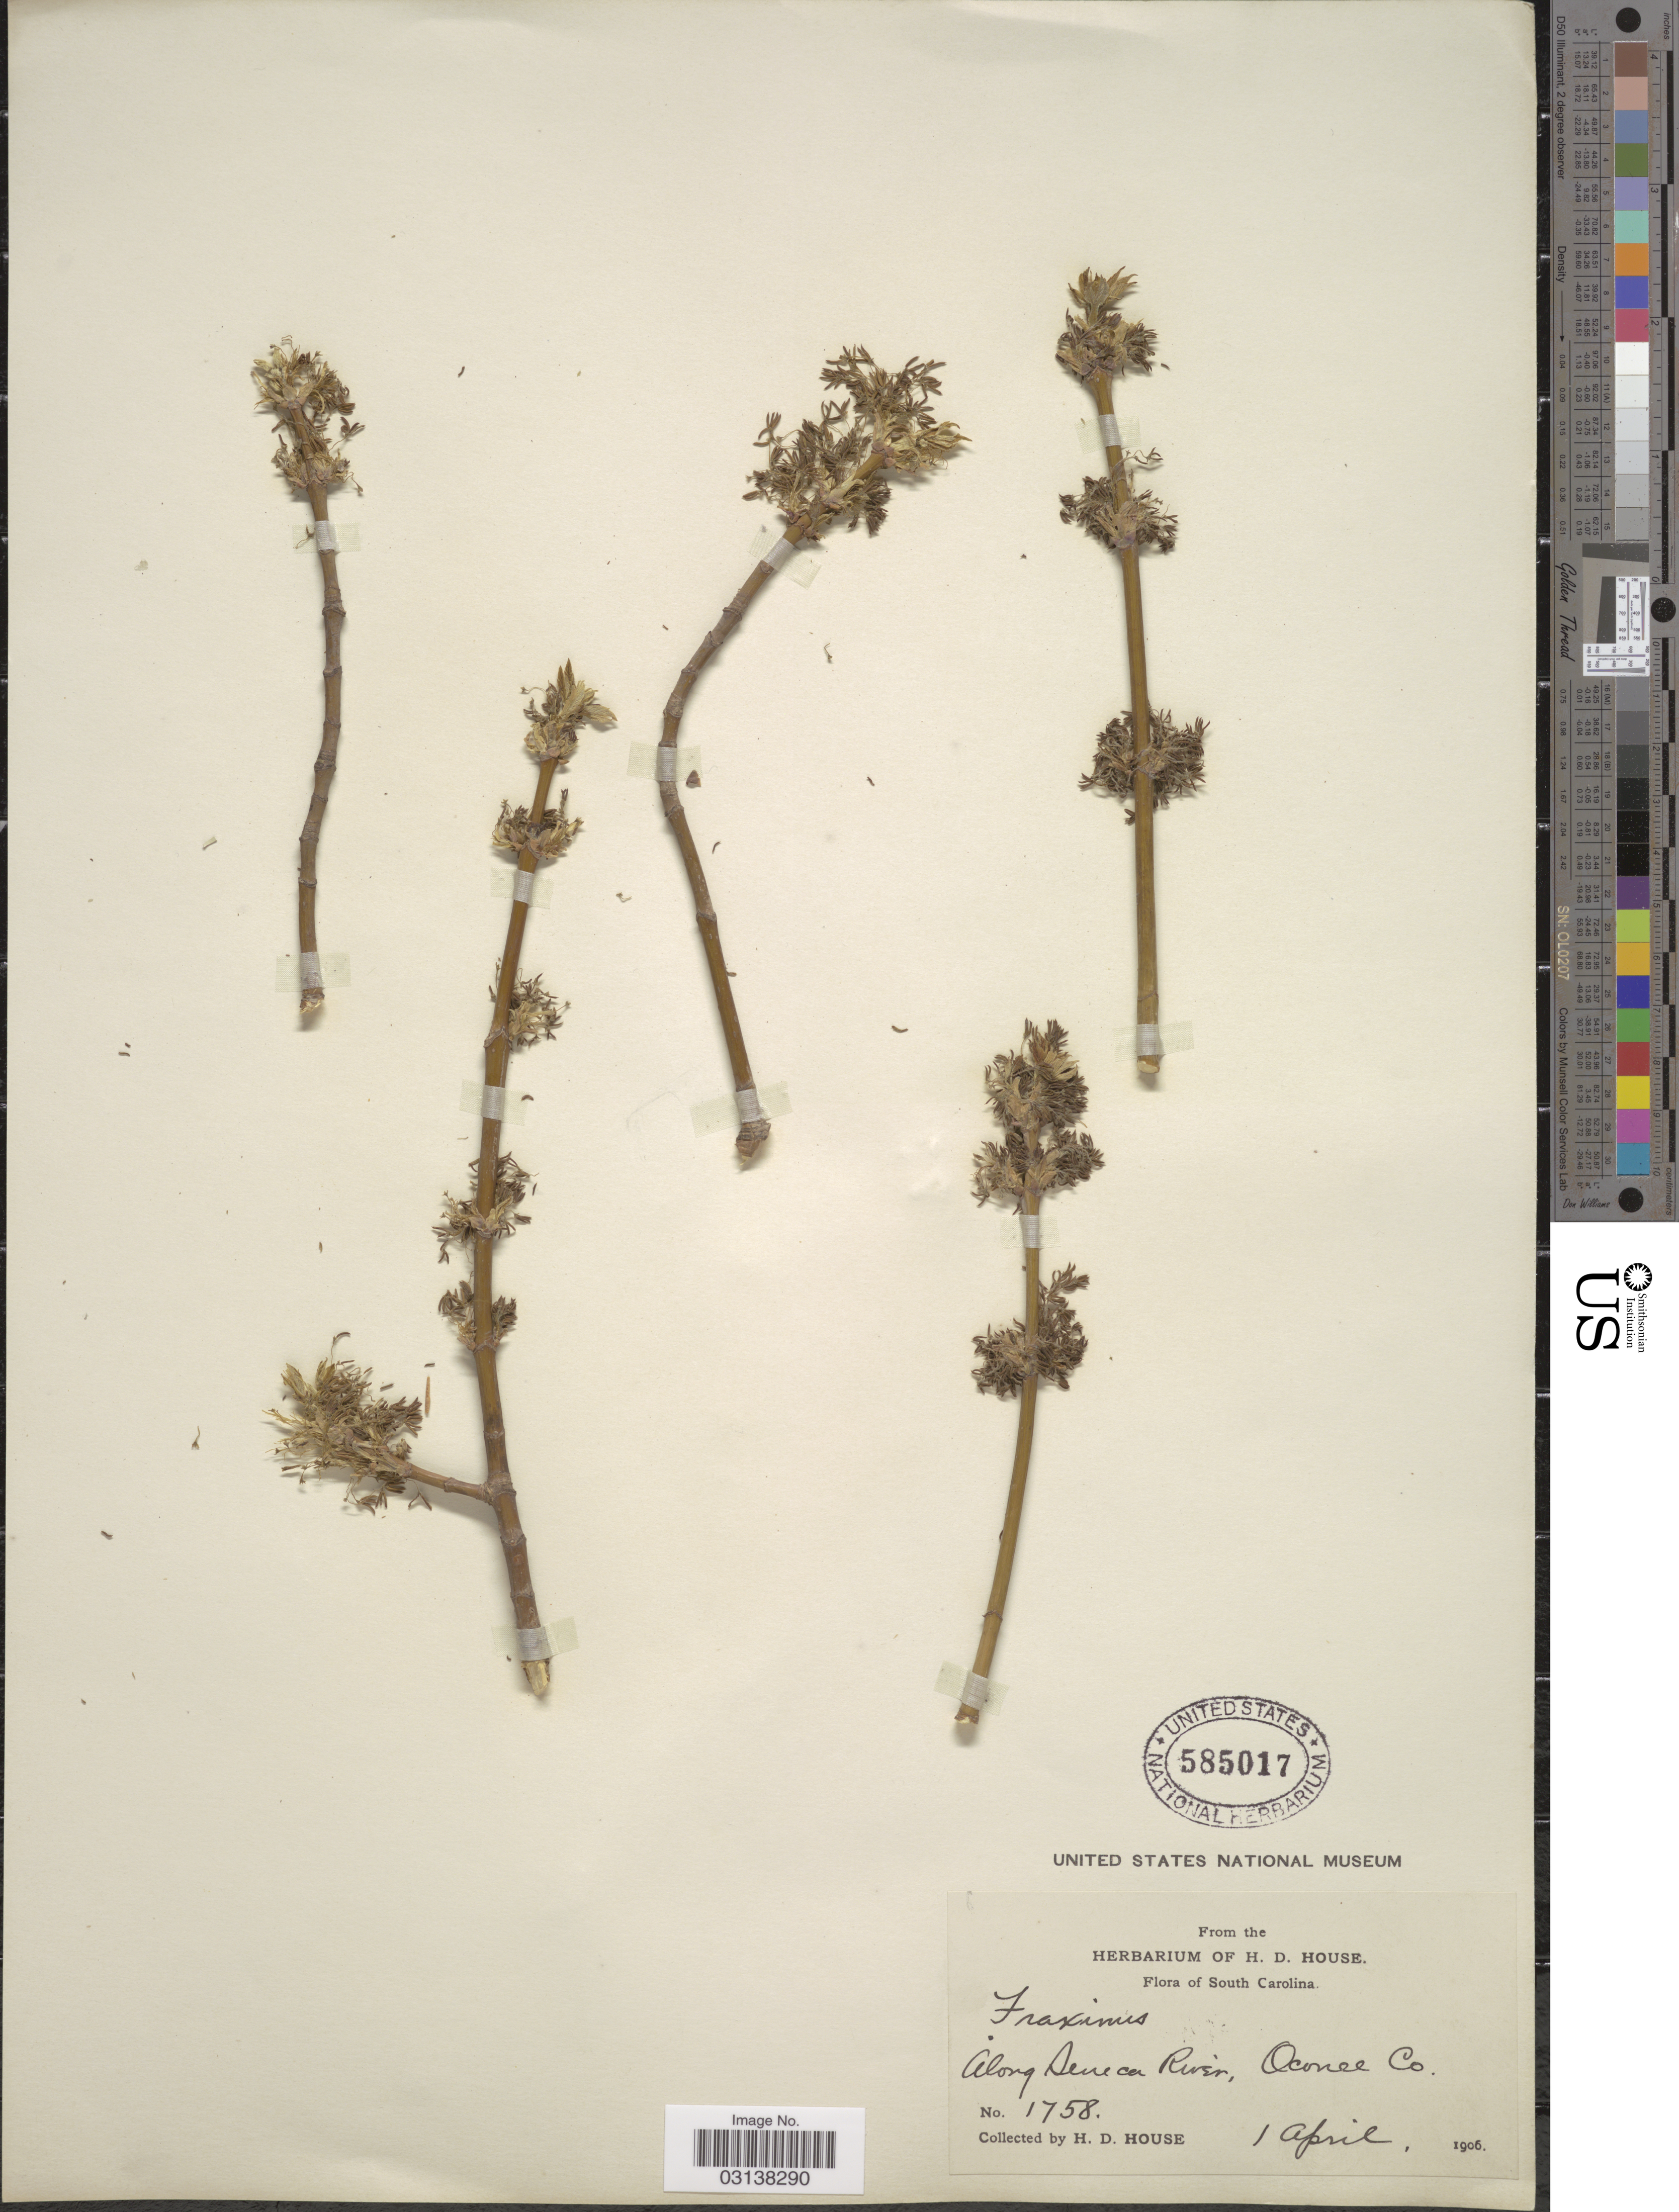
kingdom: Plantae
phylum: Tracheophyta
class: Magnoliopsida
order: Lamiales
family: Oleaceae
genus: Fraxinus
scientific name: Fraxinus americana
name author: L.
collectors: H. D. House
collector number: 1758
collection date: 1906-04-01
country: United States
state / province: South Carolina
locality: Along Seneca River, Oconee Co.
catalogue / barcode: US 585017